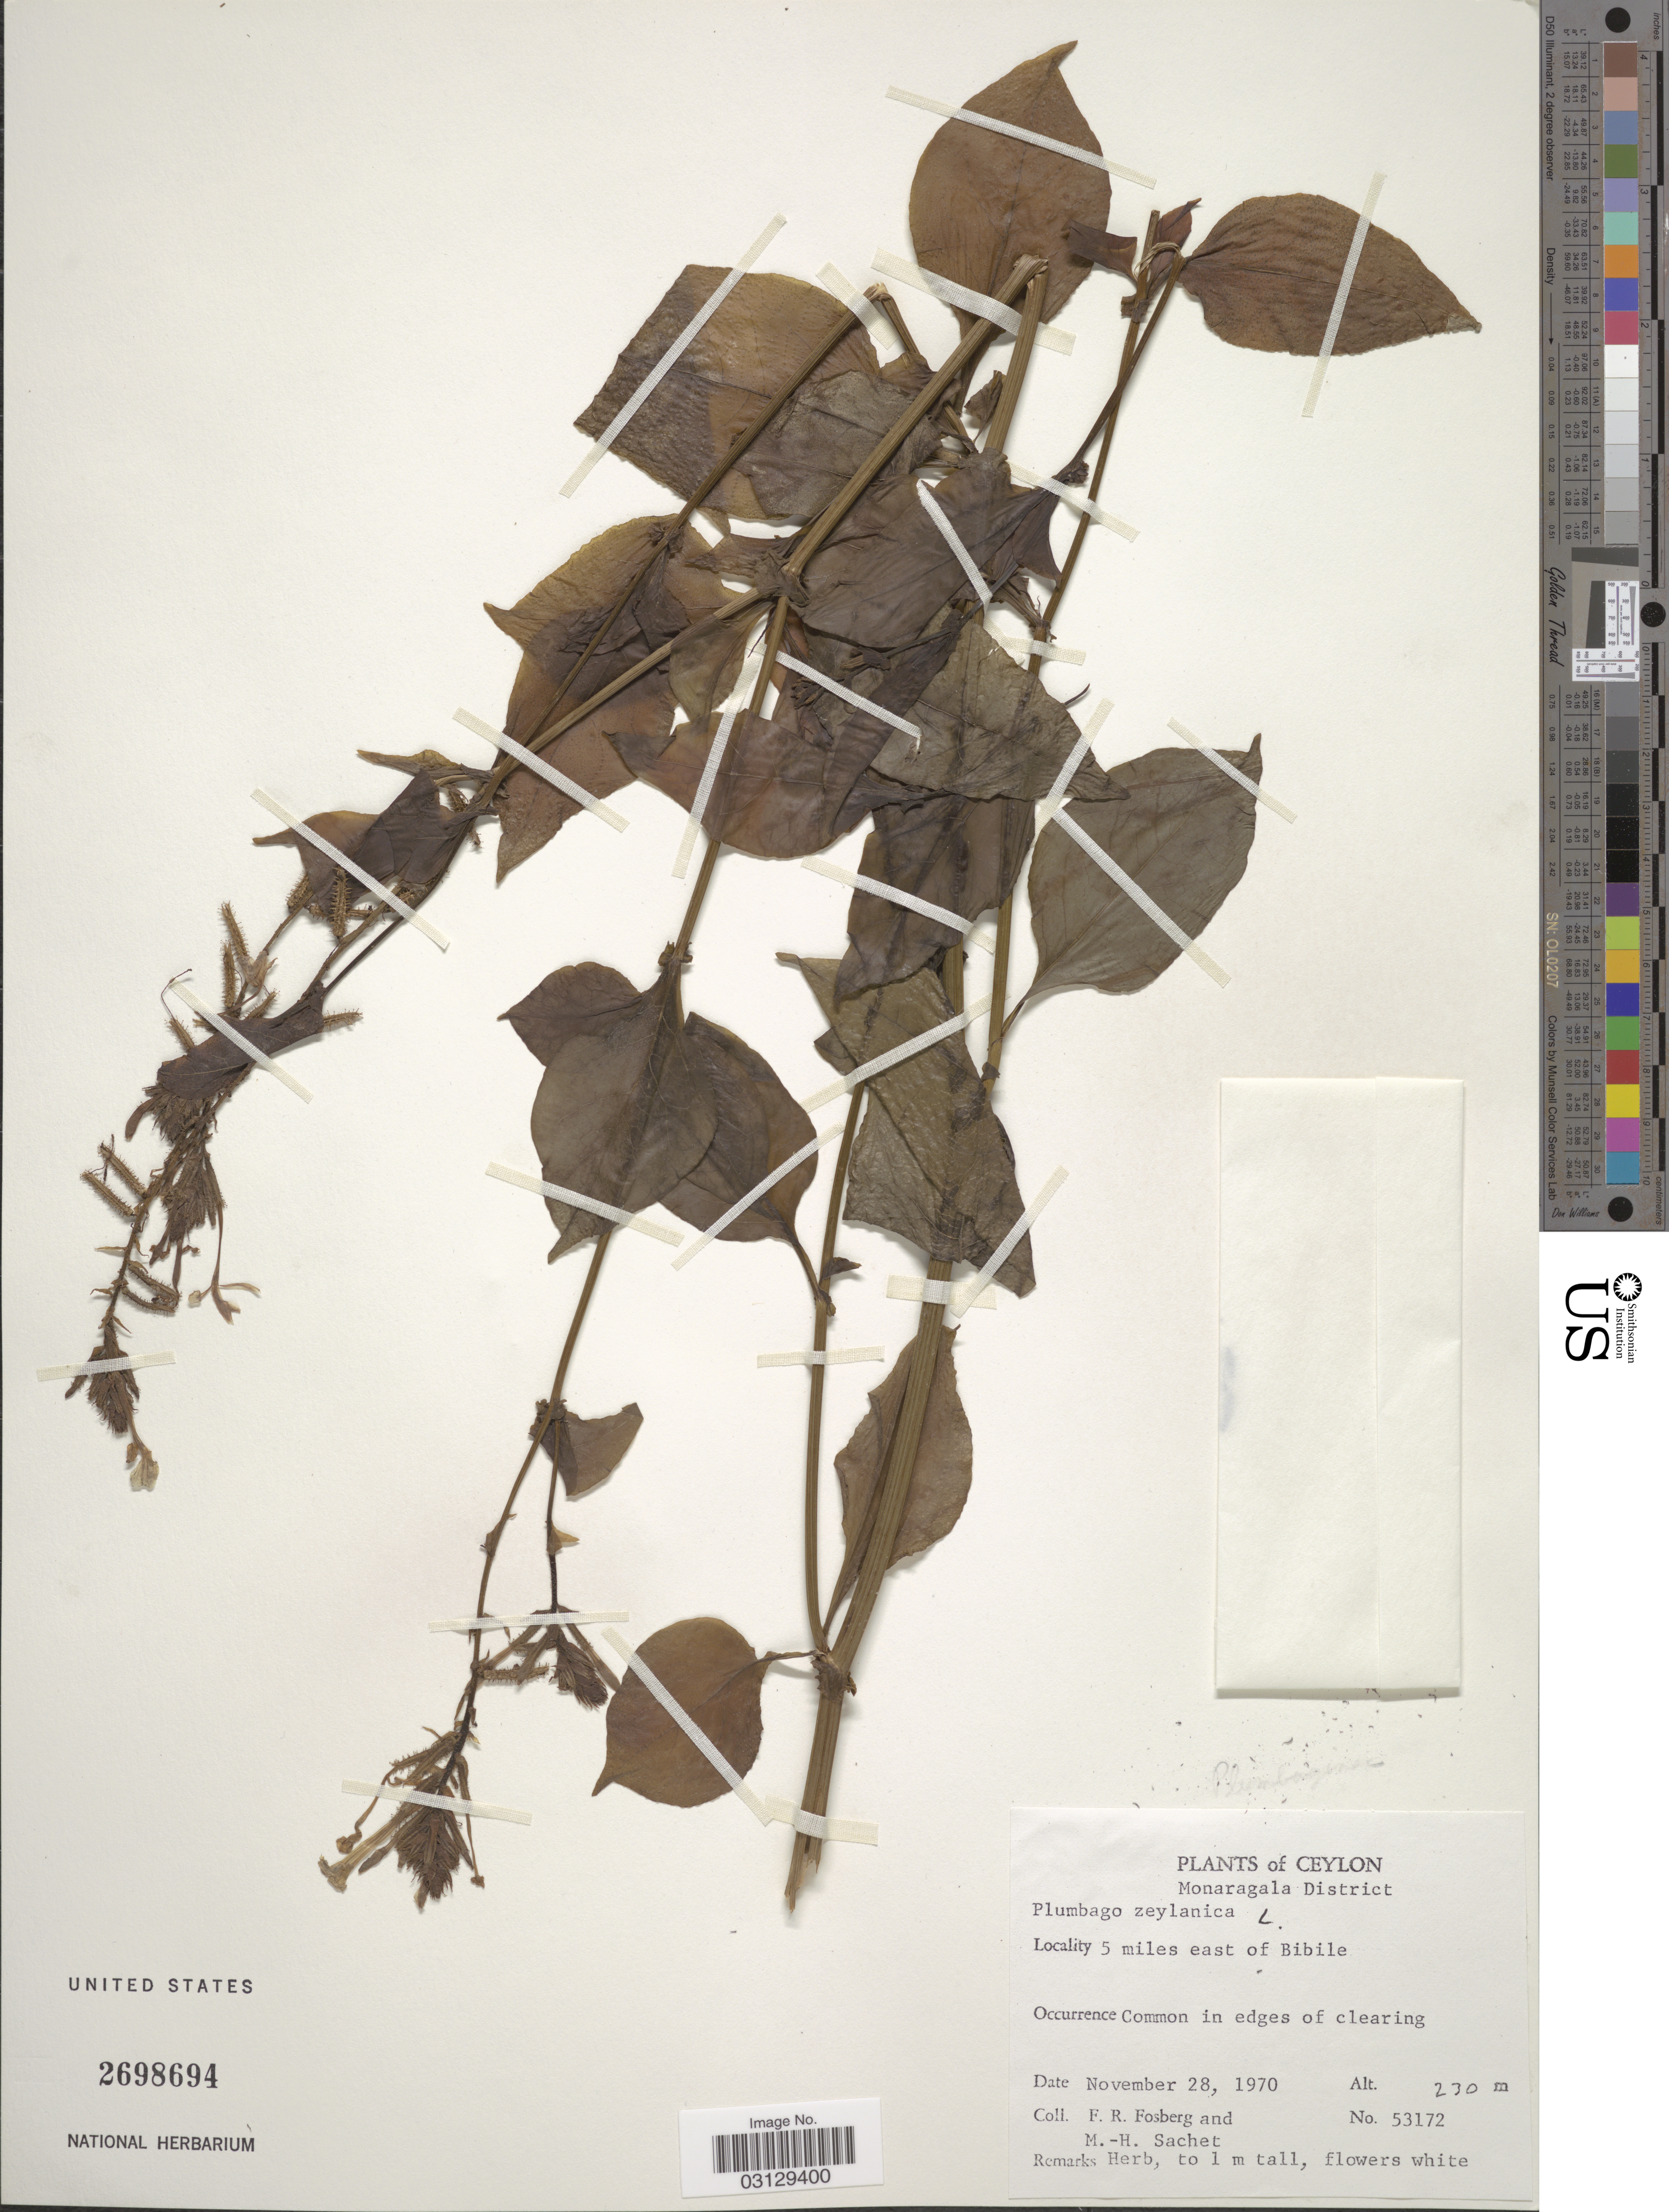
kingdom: Plantae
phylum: Tracheophyta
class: Magnoliopsida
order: Caryophyllales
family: Plumbaginaceae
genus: Plumbago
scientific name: Plumbago zeylanica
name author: L.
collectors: F. R. Fosberg & M.-H. Sachet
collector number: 53172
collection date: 1970-11-28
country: Sri Lanka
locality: Ceylon. Monaragala District. 5 miles east of Bibile.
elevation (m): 230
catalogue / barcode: US 2698694